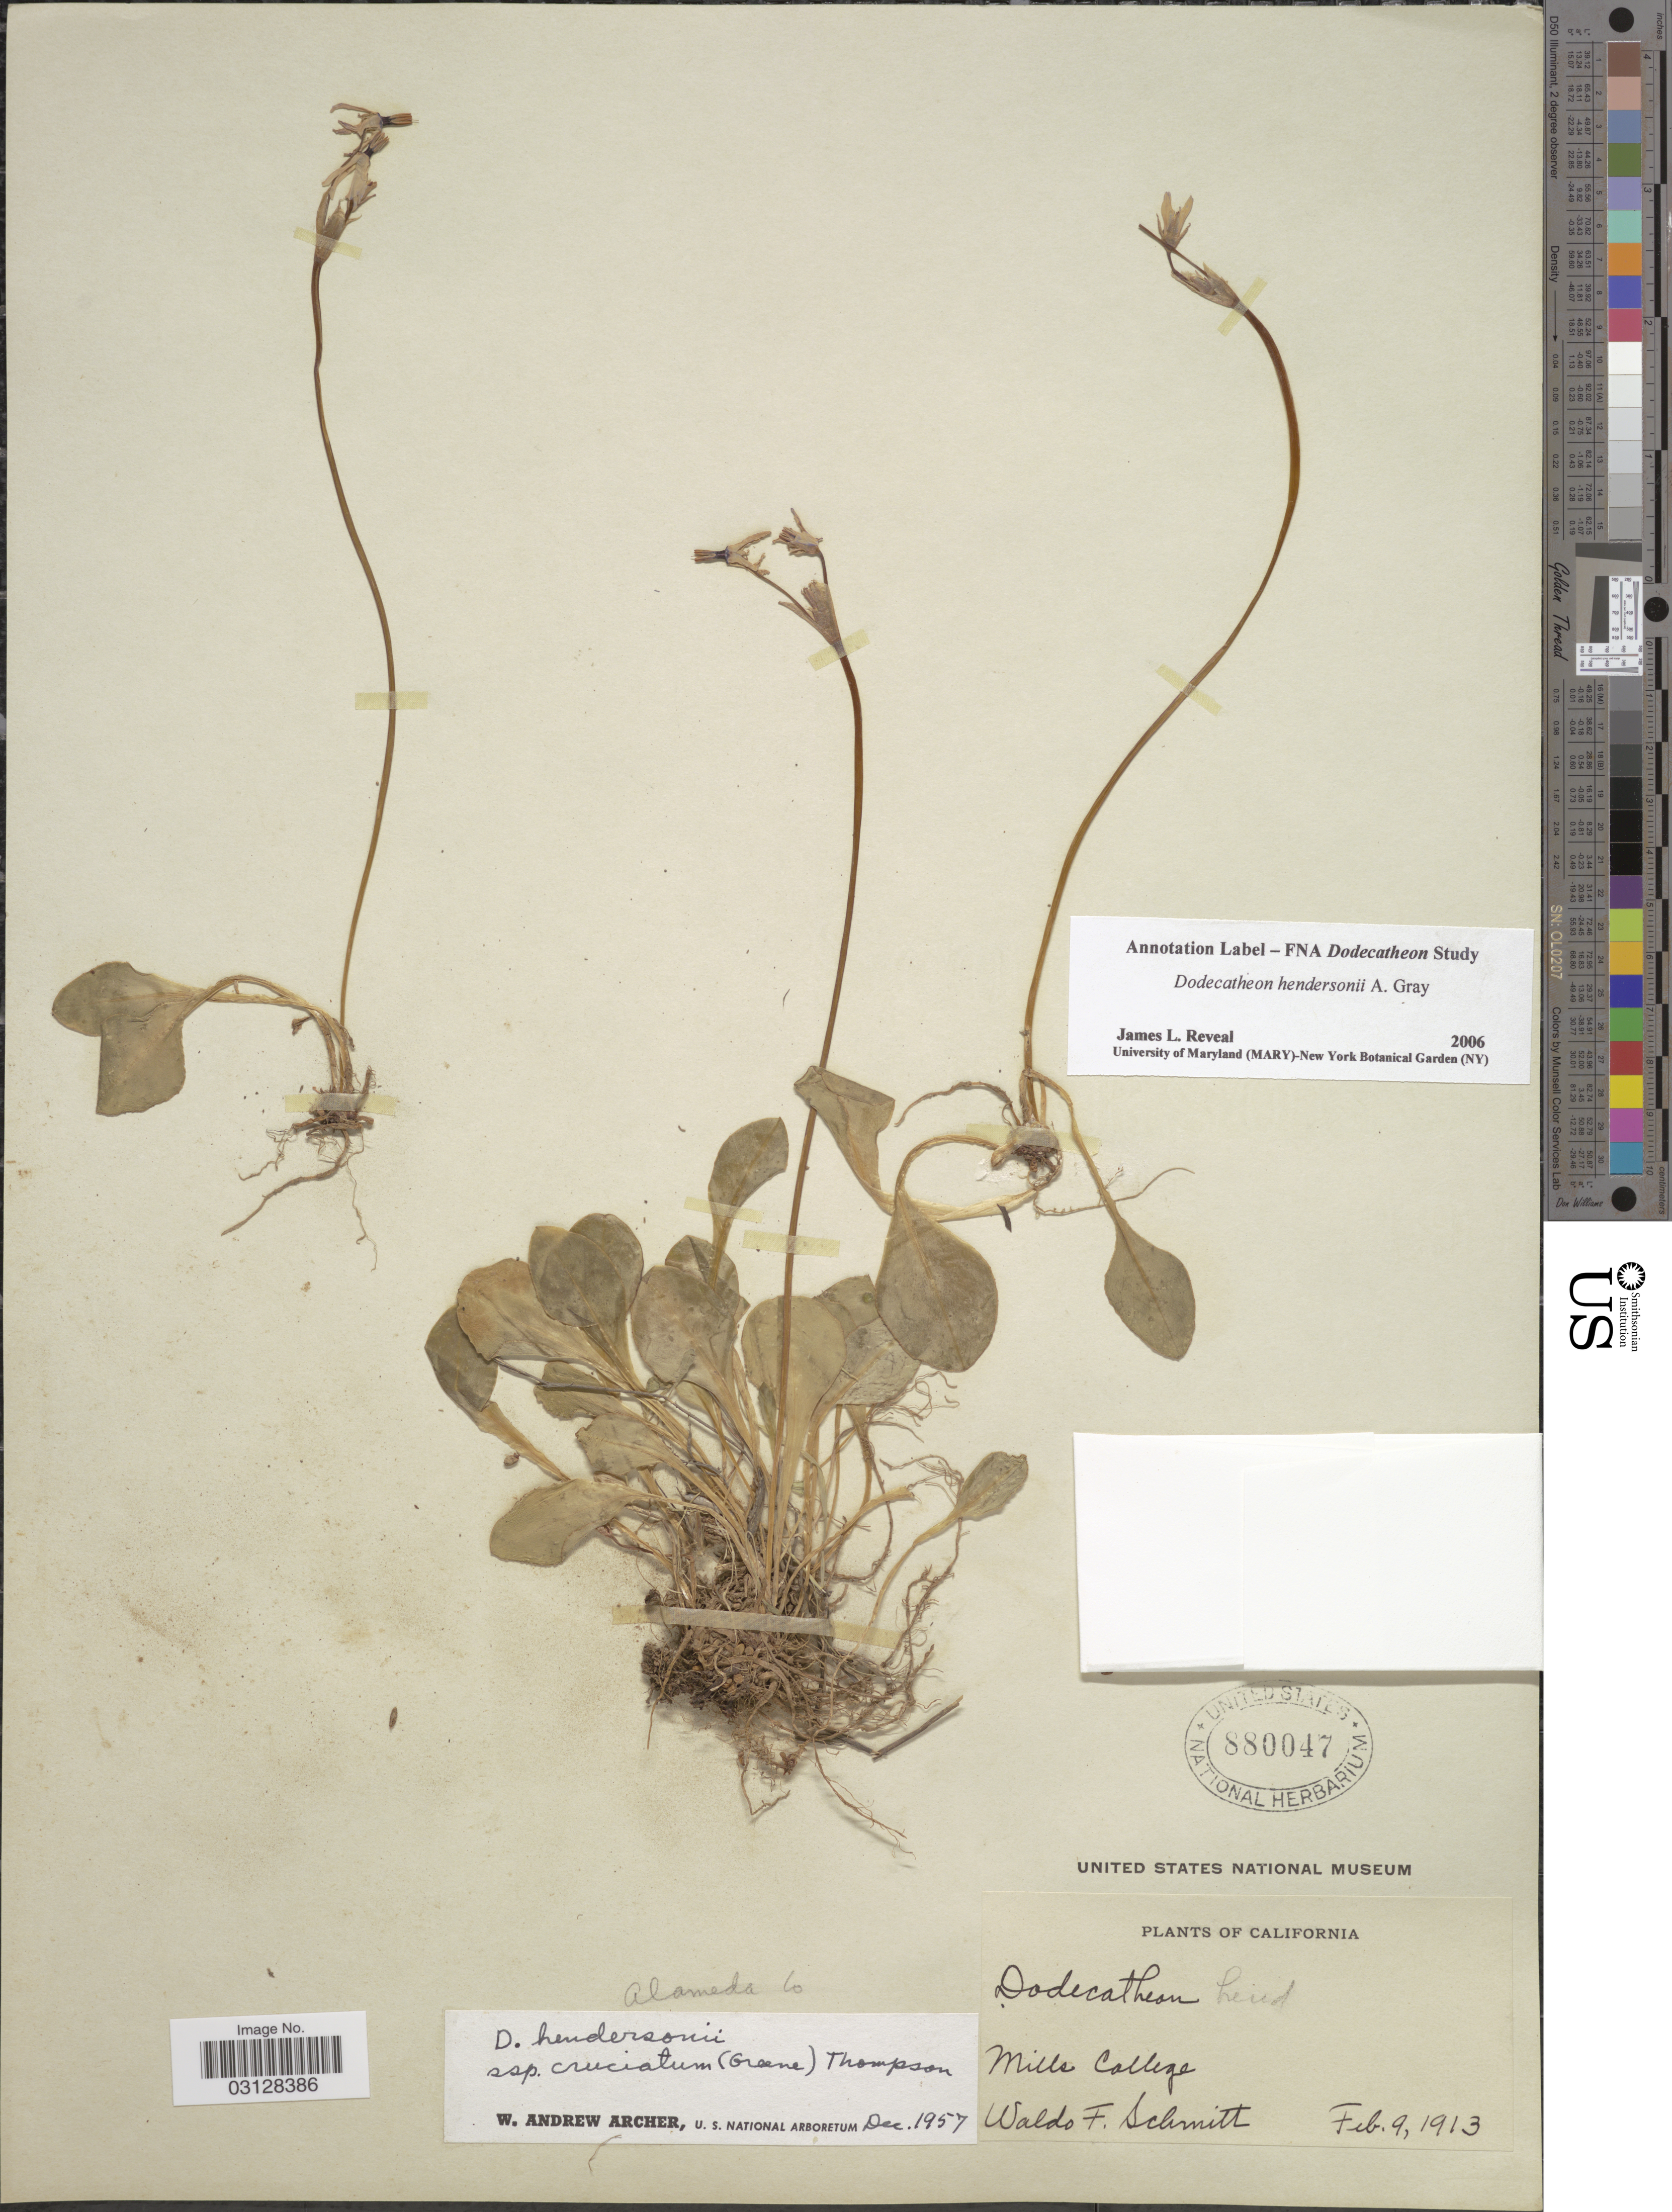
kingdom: Plantae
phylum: Tracheophyta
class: Magnoliopsida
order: Ericales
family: Primulaceae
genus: Dodecatheon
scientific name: Dodecatheon hendersonii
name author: A. Gray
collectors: W. F. Schmitt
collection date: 1913-02-09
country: United States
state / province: California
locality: Mills College.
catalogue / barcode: US 880047